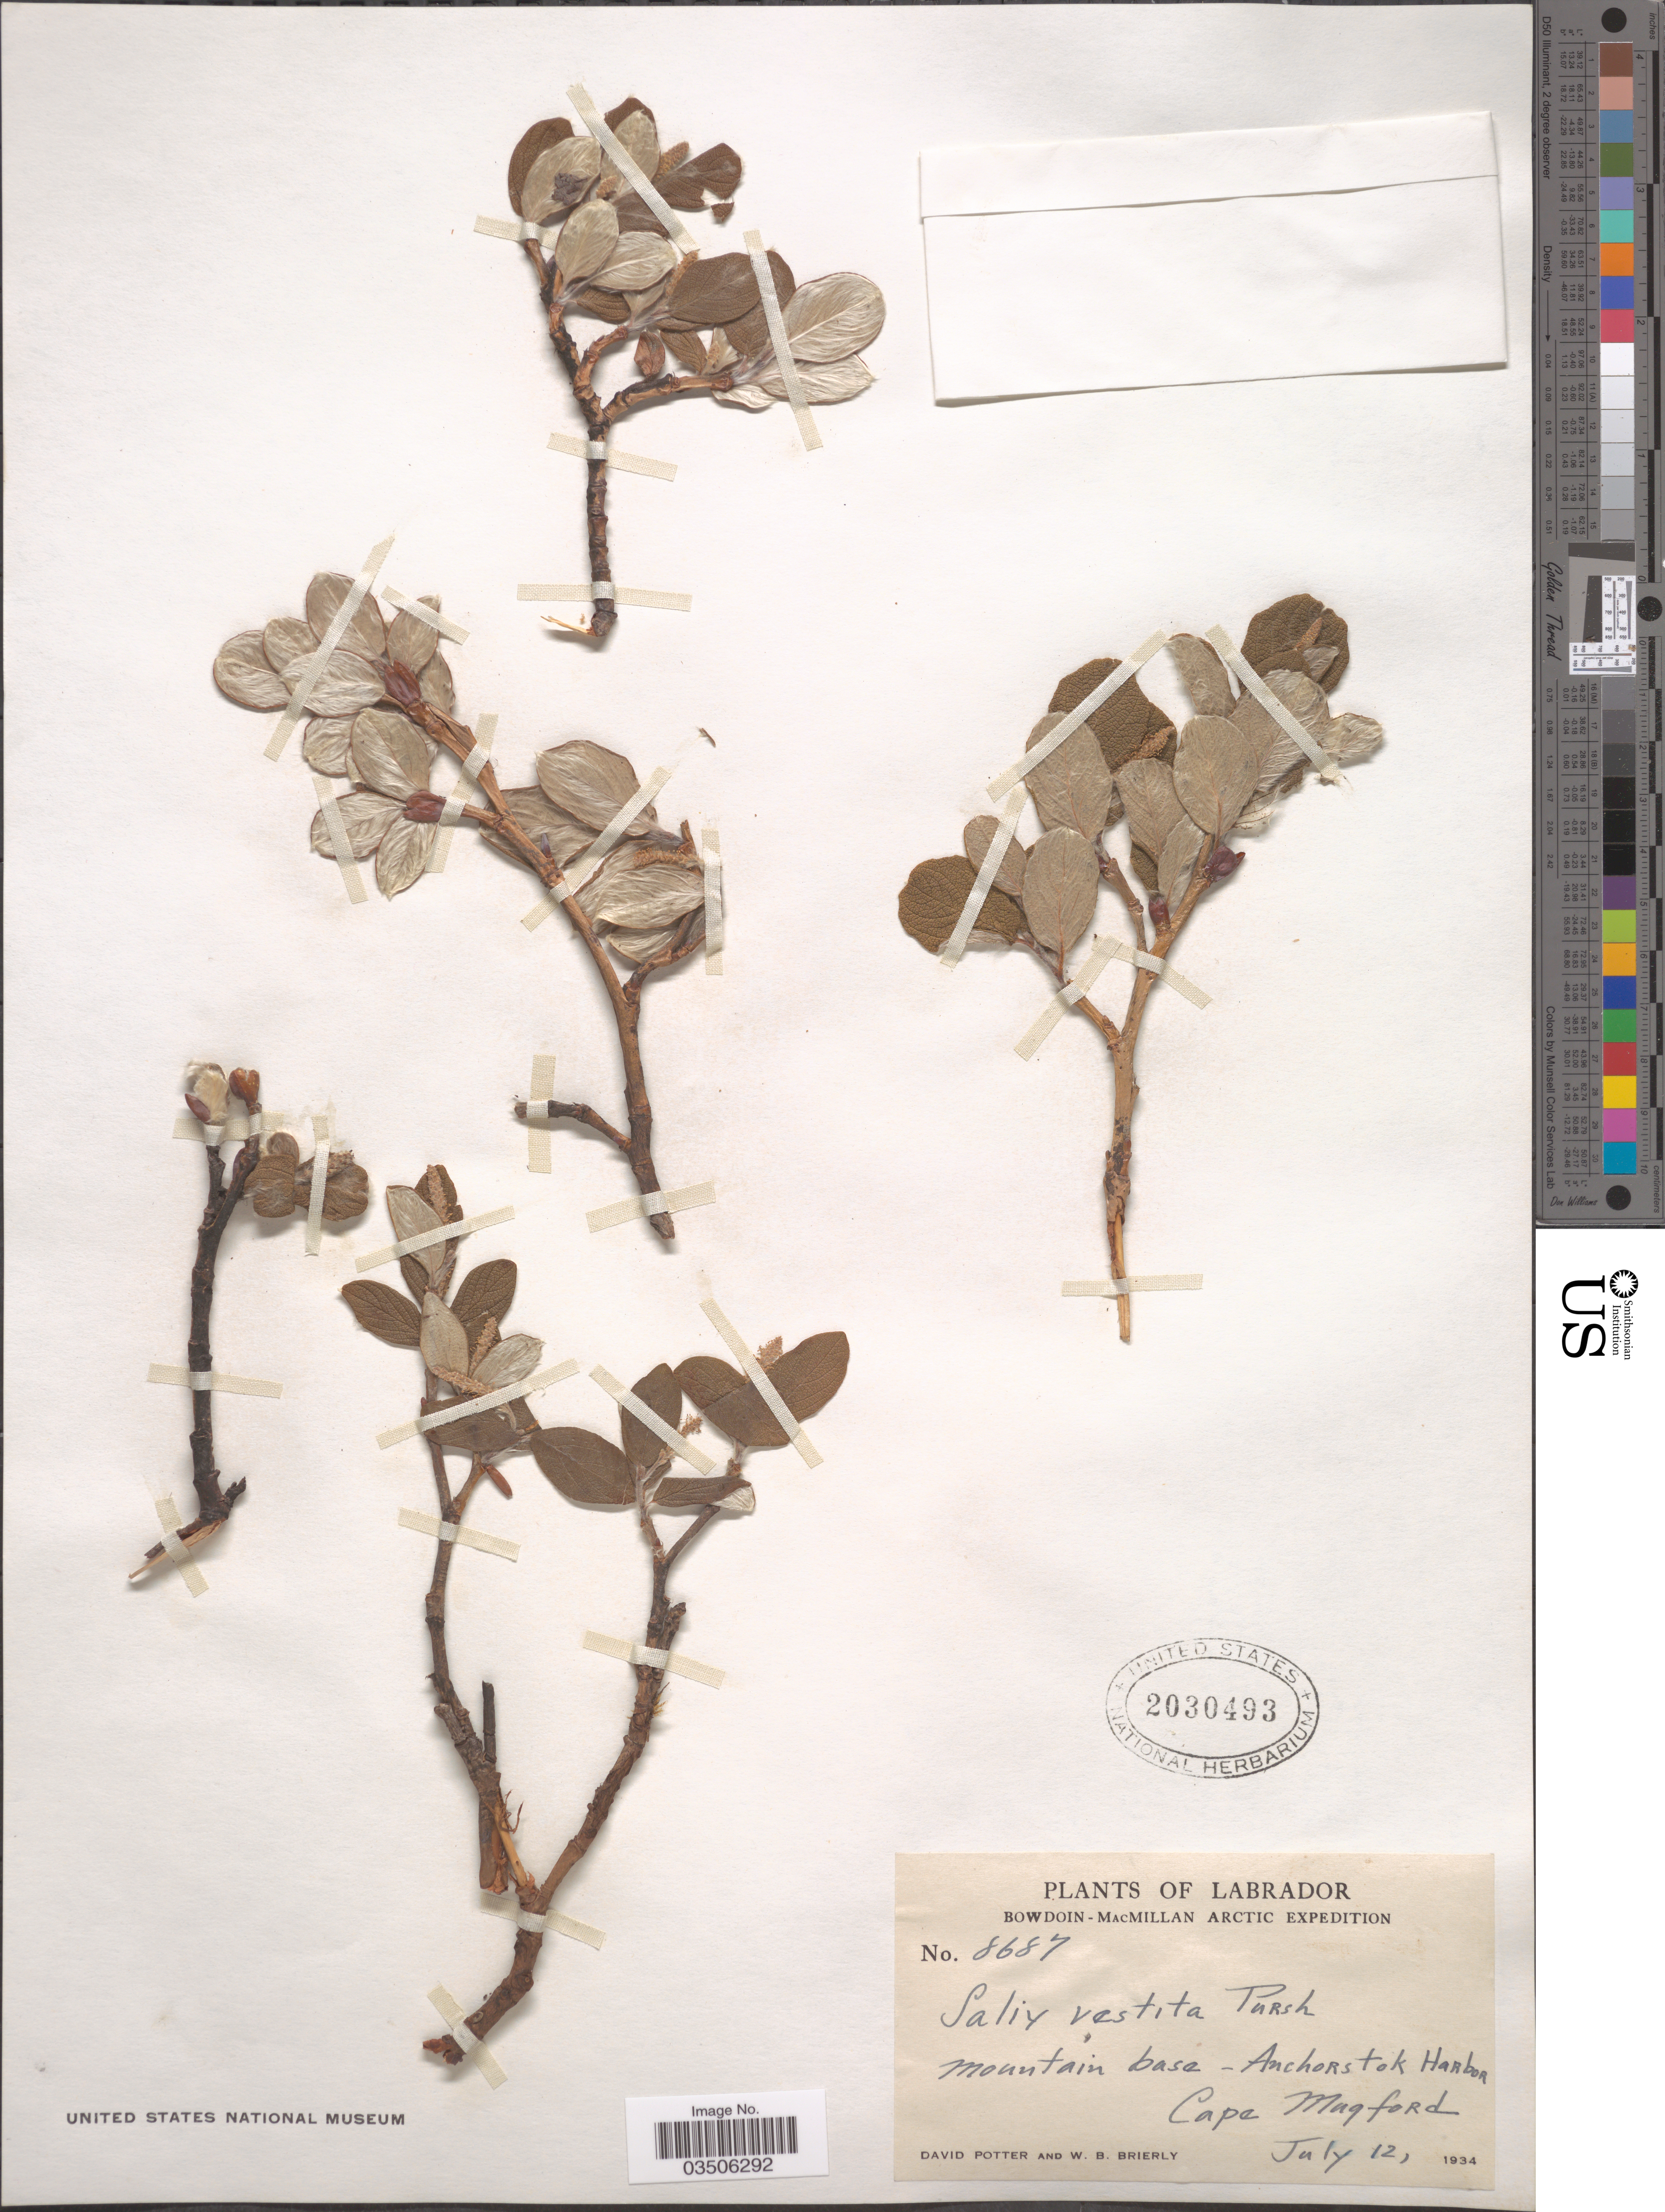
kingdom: Plantae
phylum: Tracheophyta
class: Magnoliopsida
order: Malpighiales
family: Salicaceae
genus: Salix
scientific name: Salix vestita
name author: Pursh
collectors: D. Potter & W. Brierly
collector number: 8687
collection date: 1934-07-12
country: Canada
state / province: Newfoundland and Labrador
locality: Labrador. Mountain base - Anchors tok Harbor. Cape Mugford.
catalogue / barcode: US 2030493